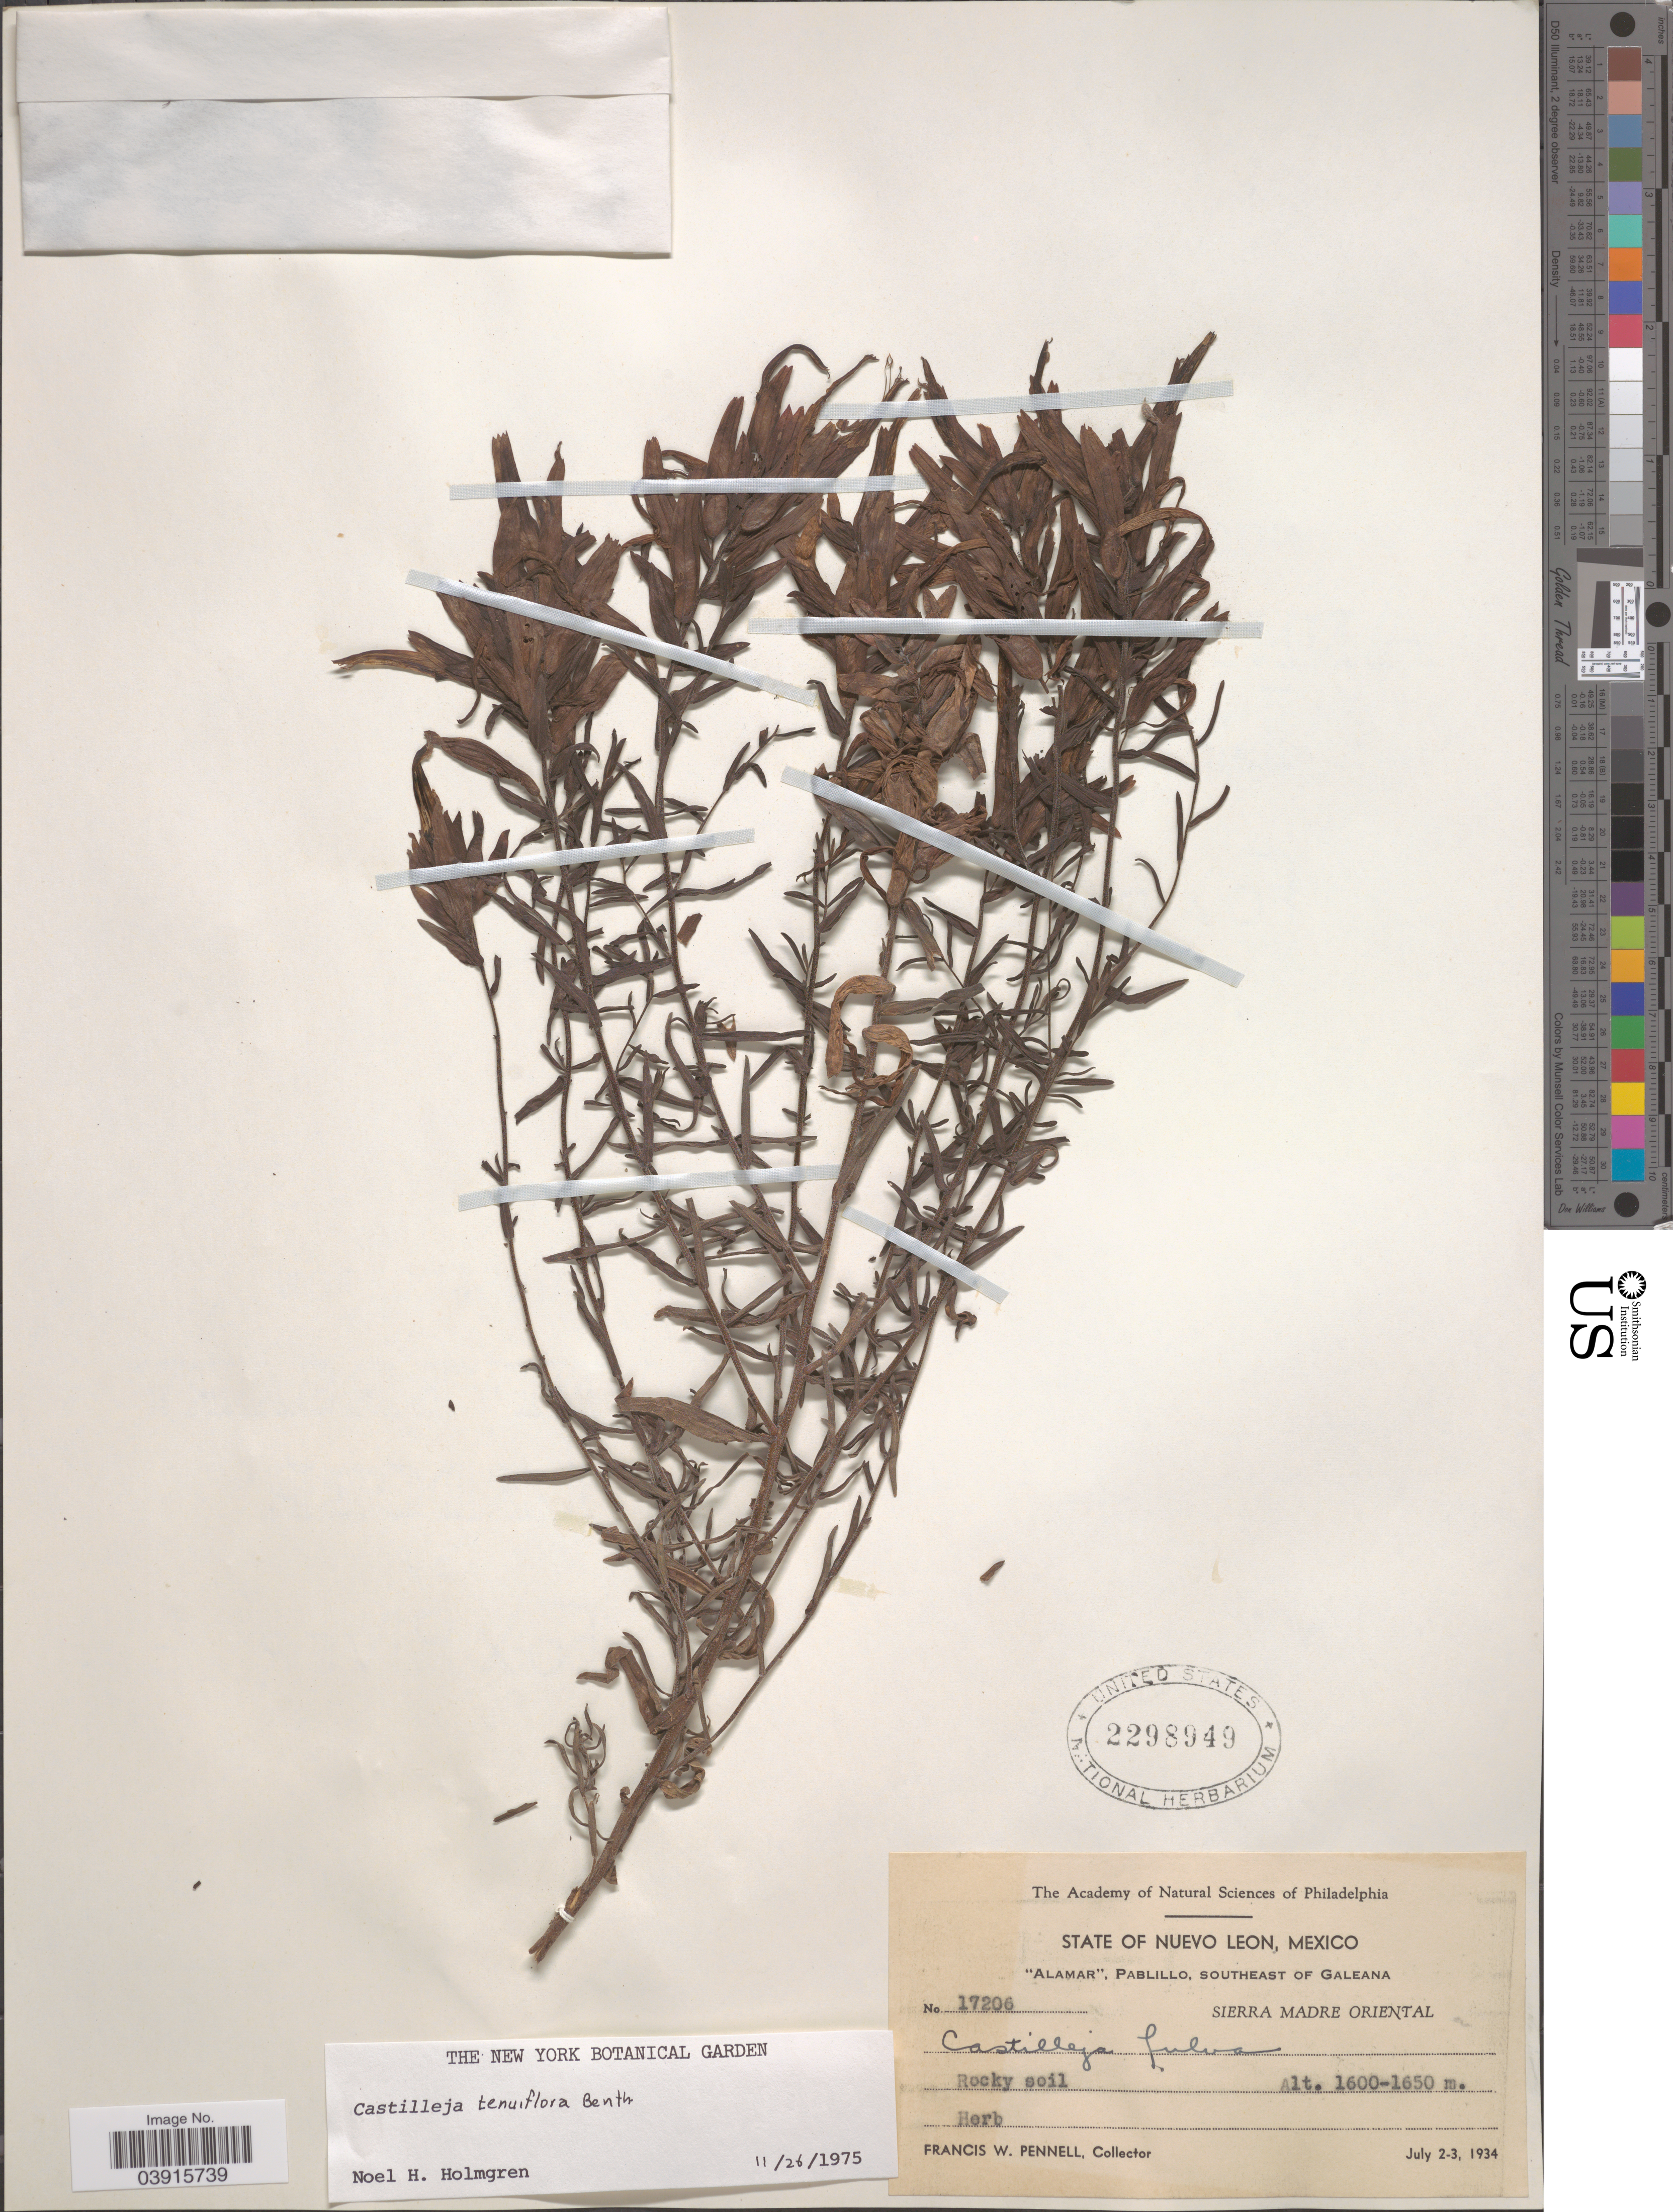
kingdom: Plantae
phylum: Tracheophyta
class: Magnoliopsida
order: Lamiales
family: Orobanchaceae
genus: Castilleja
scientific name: Castilleja tenuiflora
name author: Benth.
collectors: F. W. Pennell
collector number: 17206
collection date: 1934-07-02/1934-07-03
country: Mexico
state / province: Nuevo León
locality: Alamar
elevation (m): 1600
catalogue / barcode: US 2298949